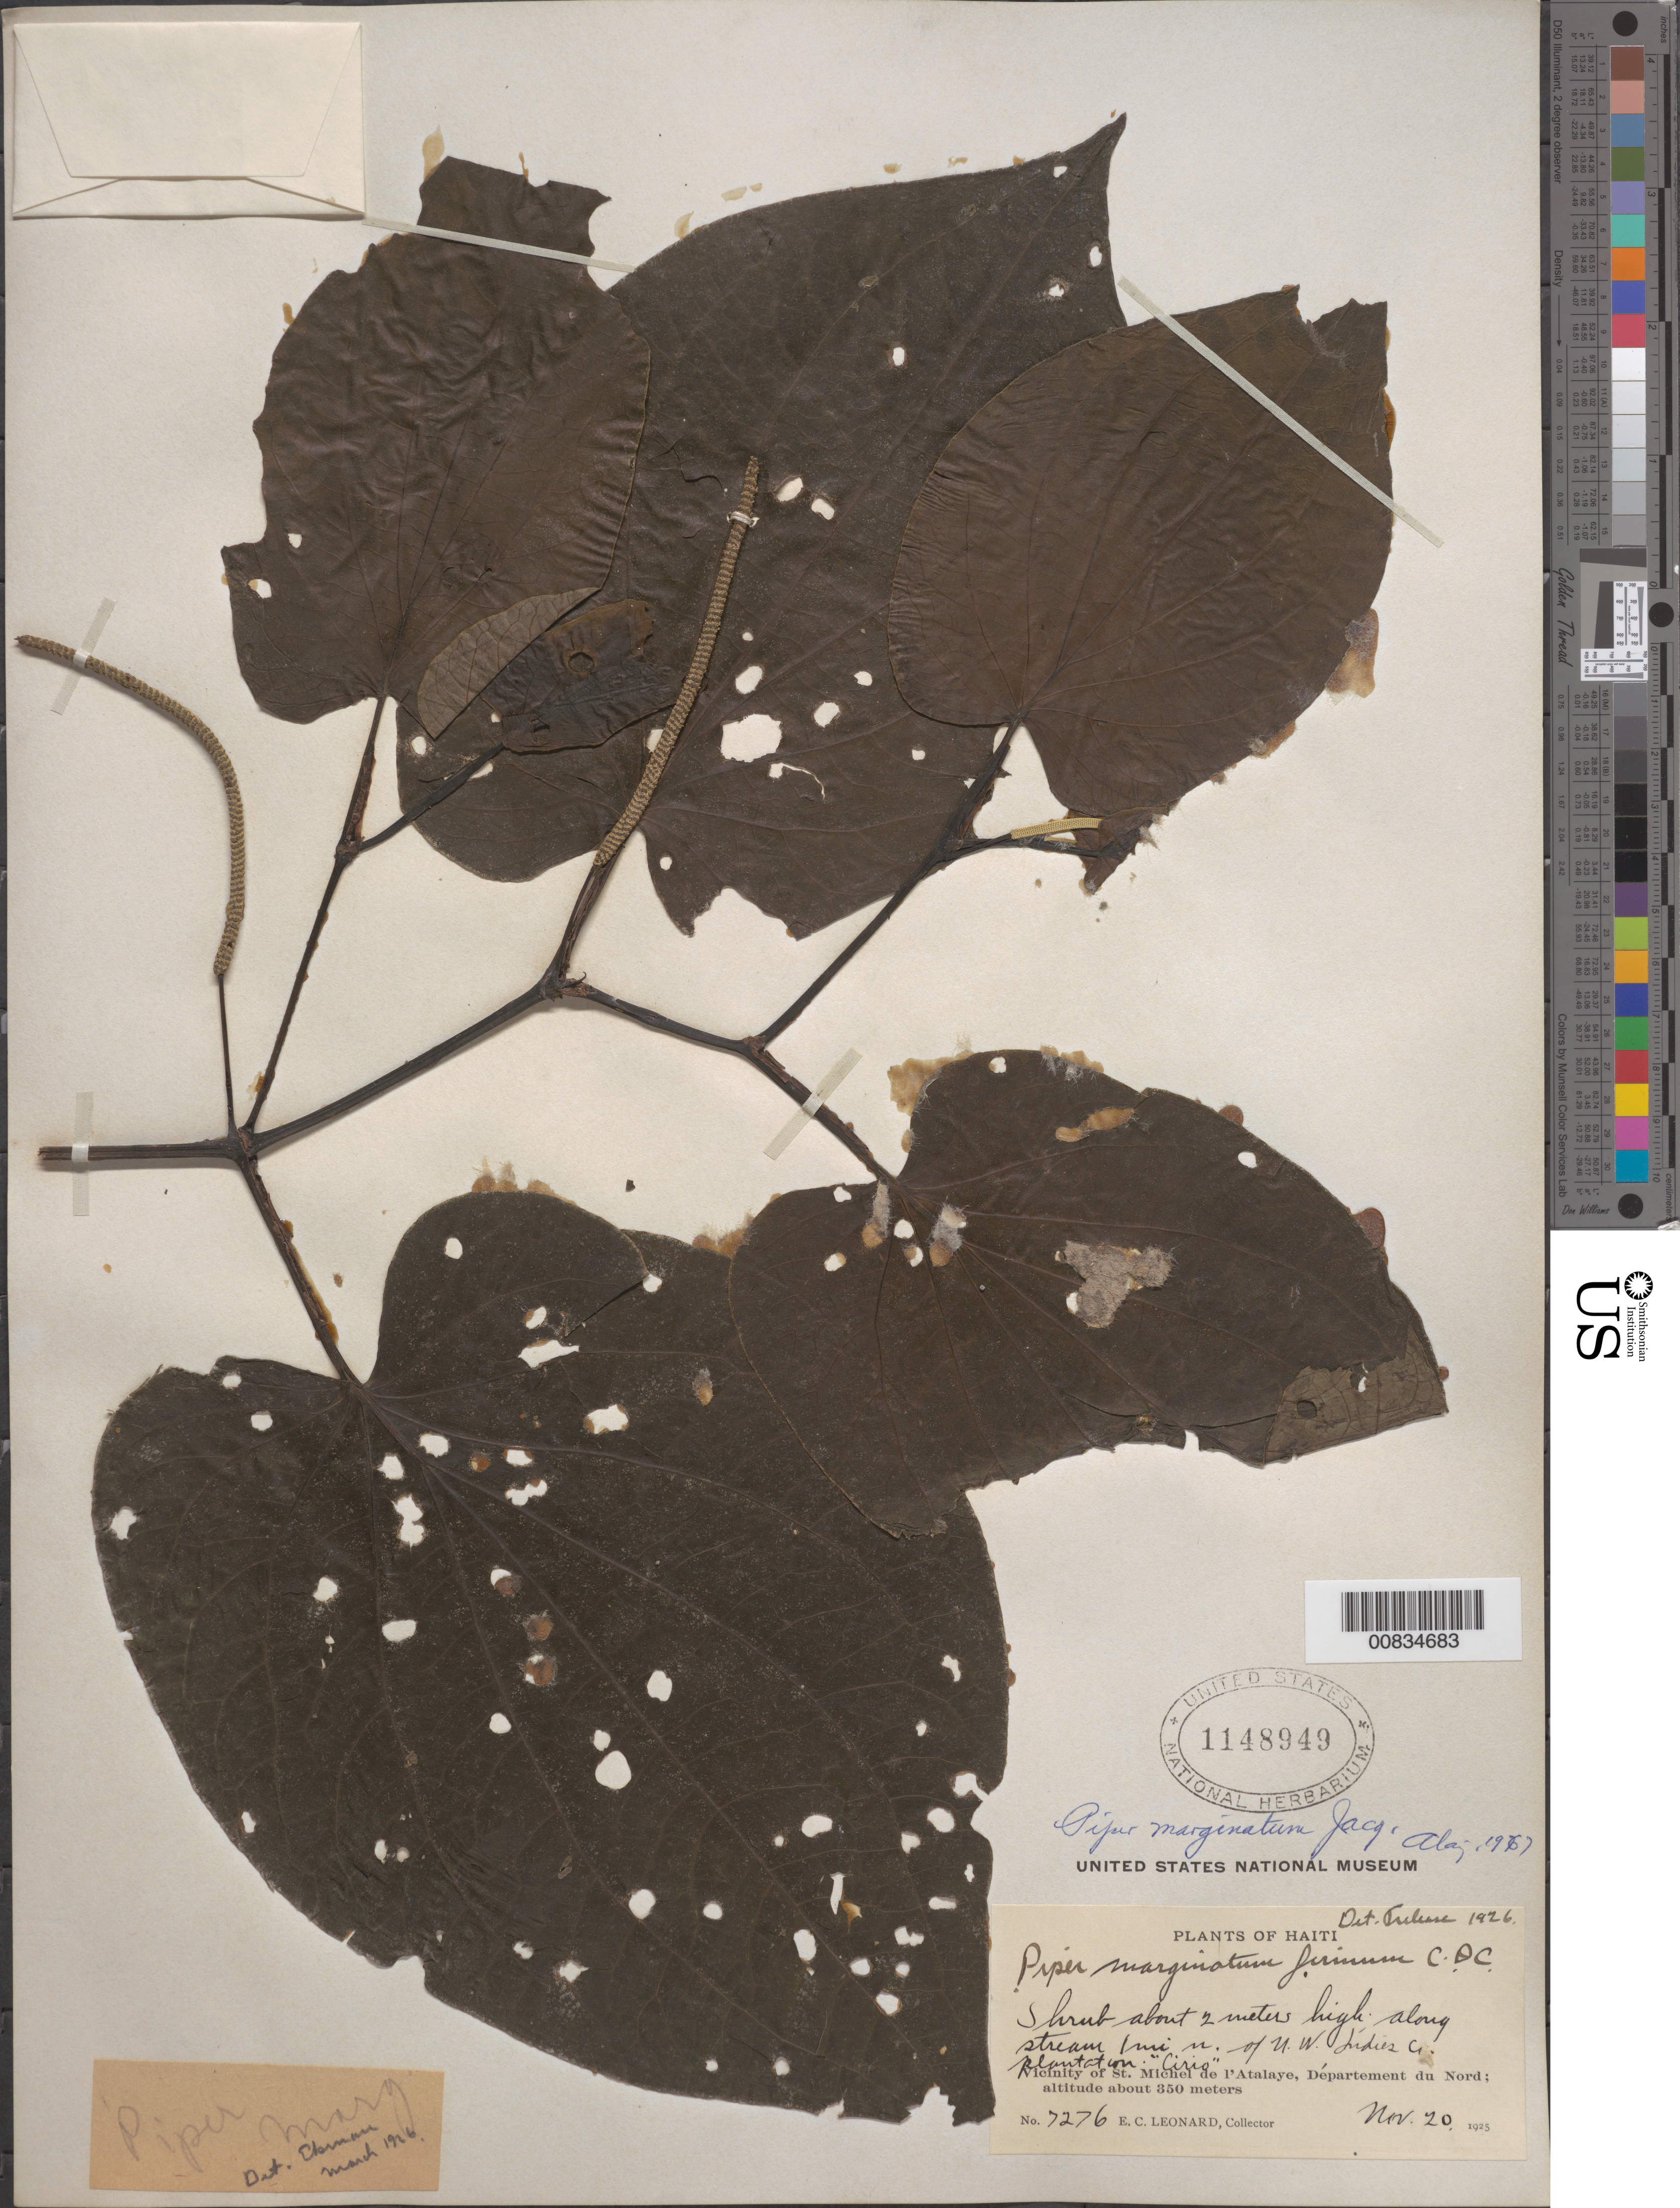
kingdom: Plantae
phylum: Tracheophyta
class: Magnoliopsida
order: Piperales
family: Piperaceae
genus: Piper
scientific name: Piper marginatum var. domatiiferum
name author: Trel.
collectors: E. C. Leonard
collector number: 7276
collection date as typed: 20 Nov 1925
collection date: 1925-11-20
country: Haiti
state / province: Nord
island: Hispaniola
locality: Vicinity of St. Michel de l'Atalaye. Along stream 1 mi. N of U.W. Indies Co. Plantation "Cirio"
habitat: Along stream.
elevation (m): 350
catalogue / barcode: US 1148949